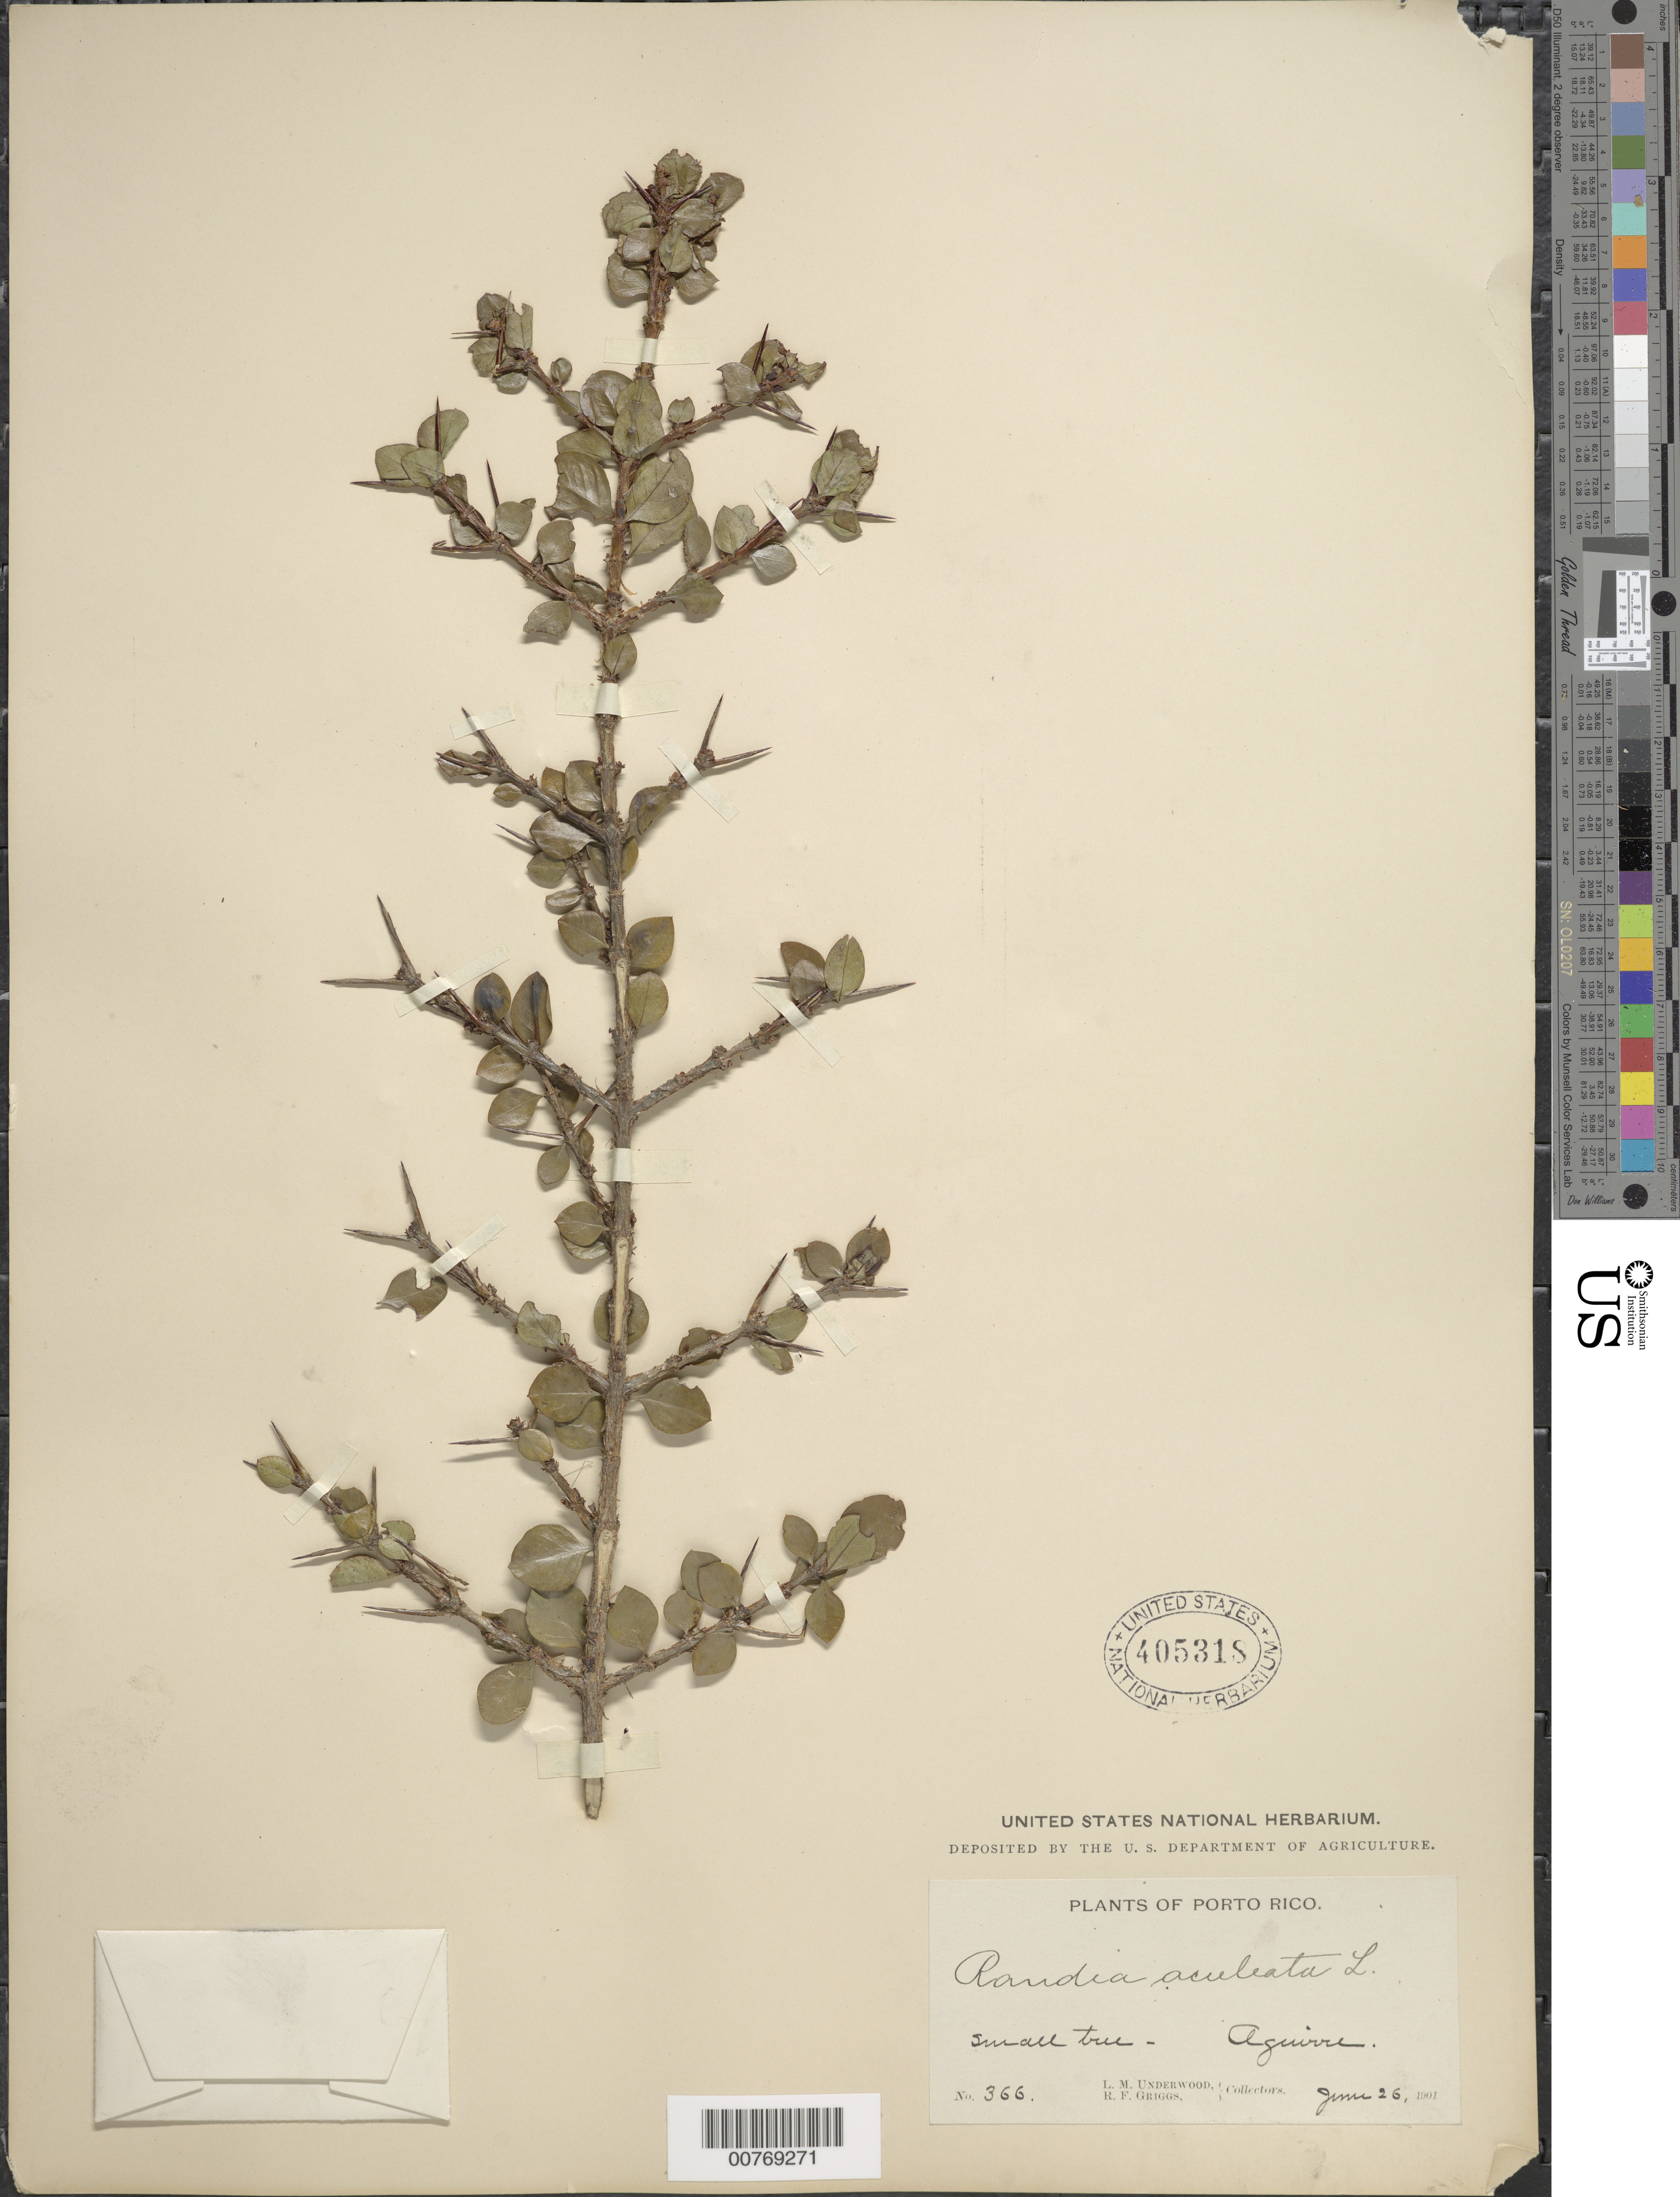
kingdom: Plantae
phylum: Tracheophyta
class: Magnoliopsida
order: Gentianales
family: Rubiaceae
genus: Randia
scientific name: Randia aculeata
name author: L.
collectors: L. M. Underwood & R. F. Griggs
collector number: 366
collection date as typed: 26 Jun 1901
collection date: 1901-06-26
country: Puerto Rico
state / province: Salinas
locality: Aguirre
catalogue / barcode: US 405318